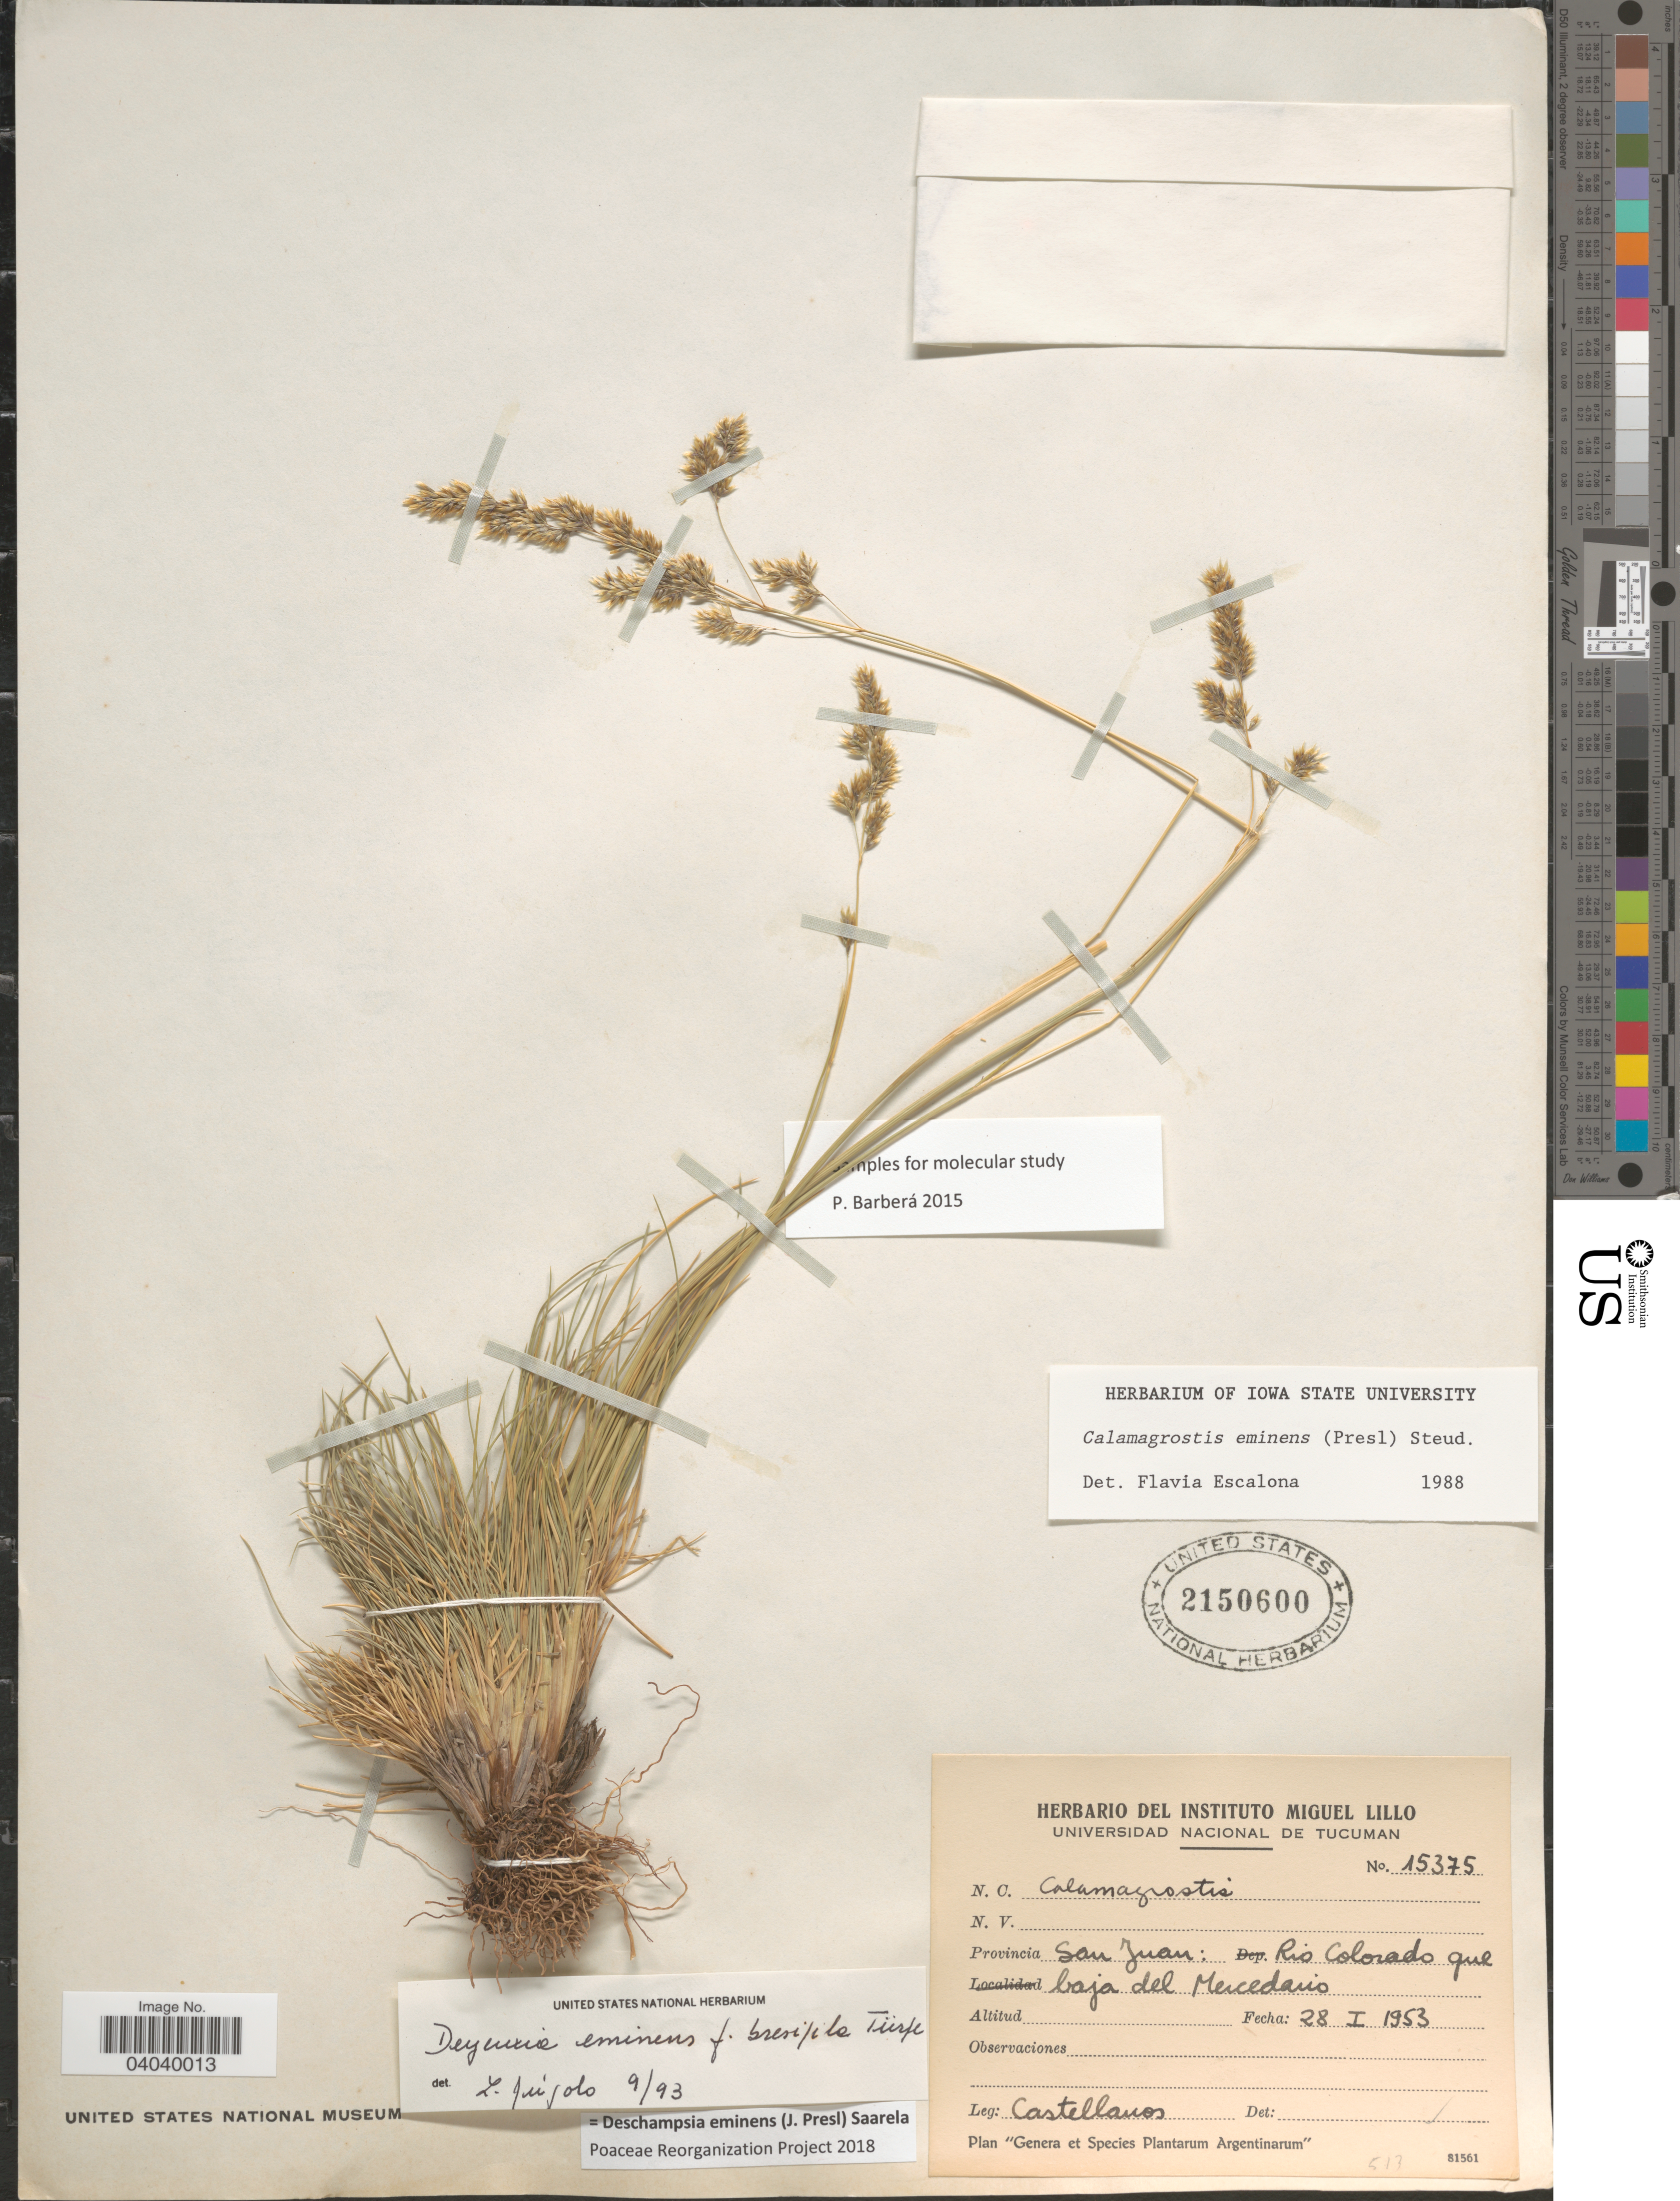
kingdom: Plantae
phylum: Tracheophyta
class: Liliopsida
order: Poales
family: Poaceae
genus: Deschampsia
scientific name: Deschampsia eminens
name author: (J. Presl) Saarela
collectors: -- Castellanos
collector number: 15375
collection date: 1953-01-28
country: Argentina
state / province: San Juan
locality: Rio Colorado que baja del Mercedario.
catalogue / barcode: US 2150600